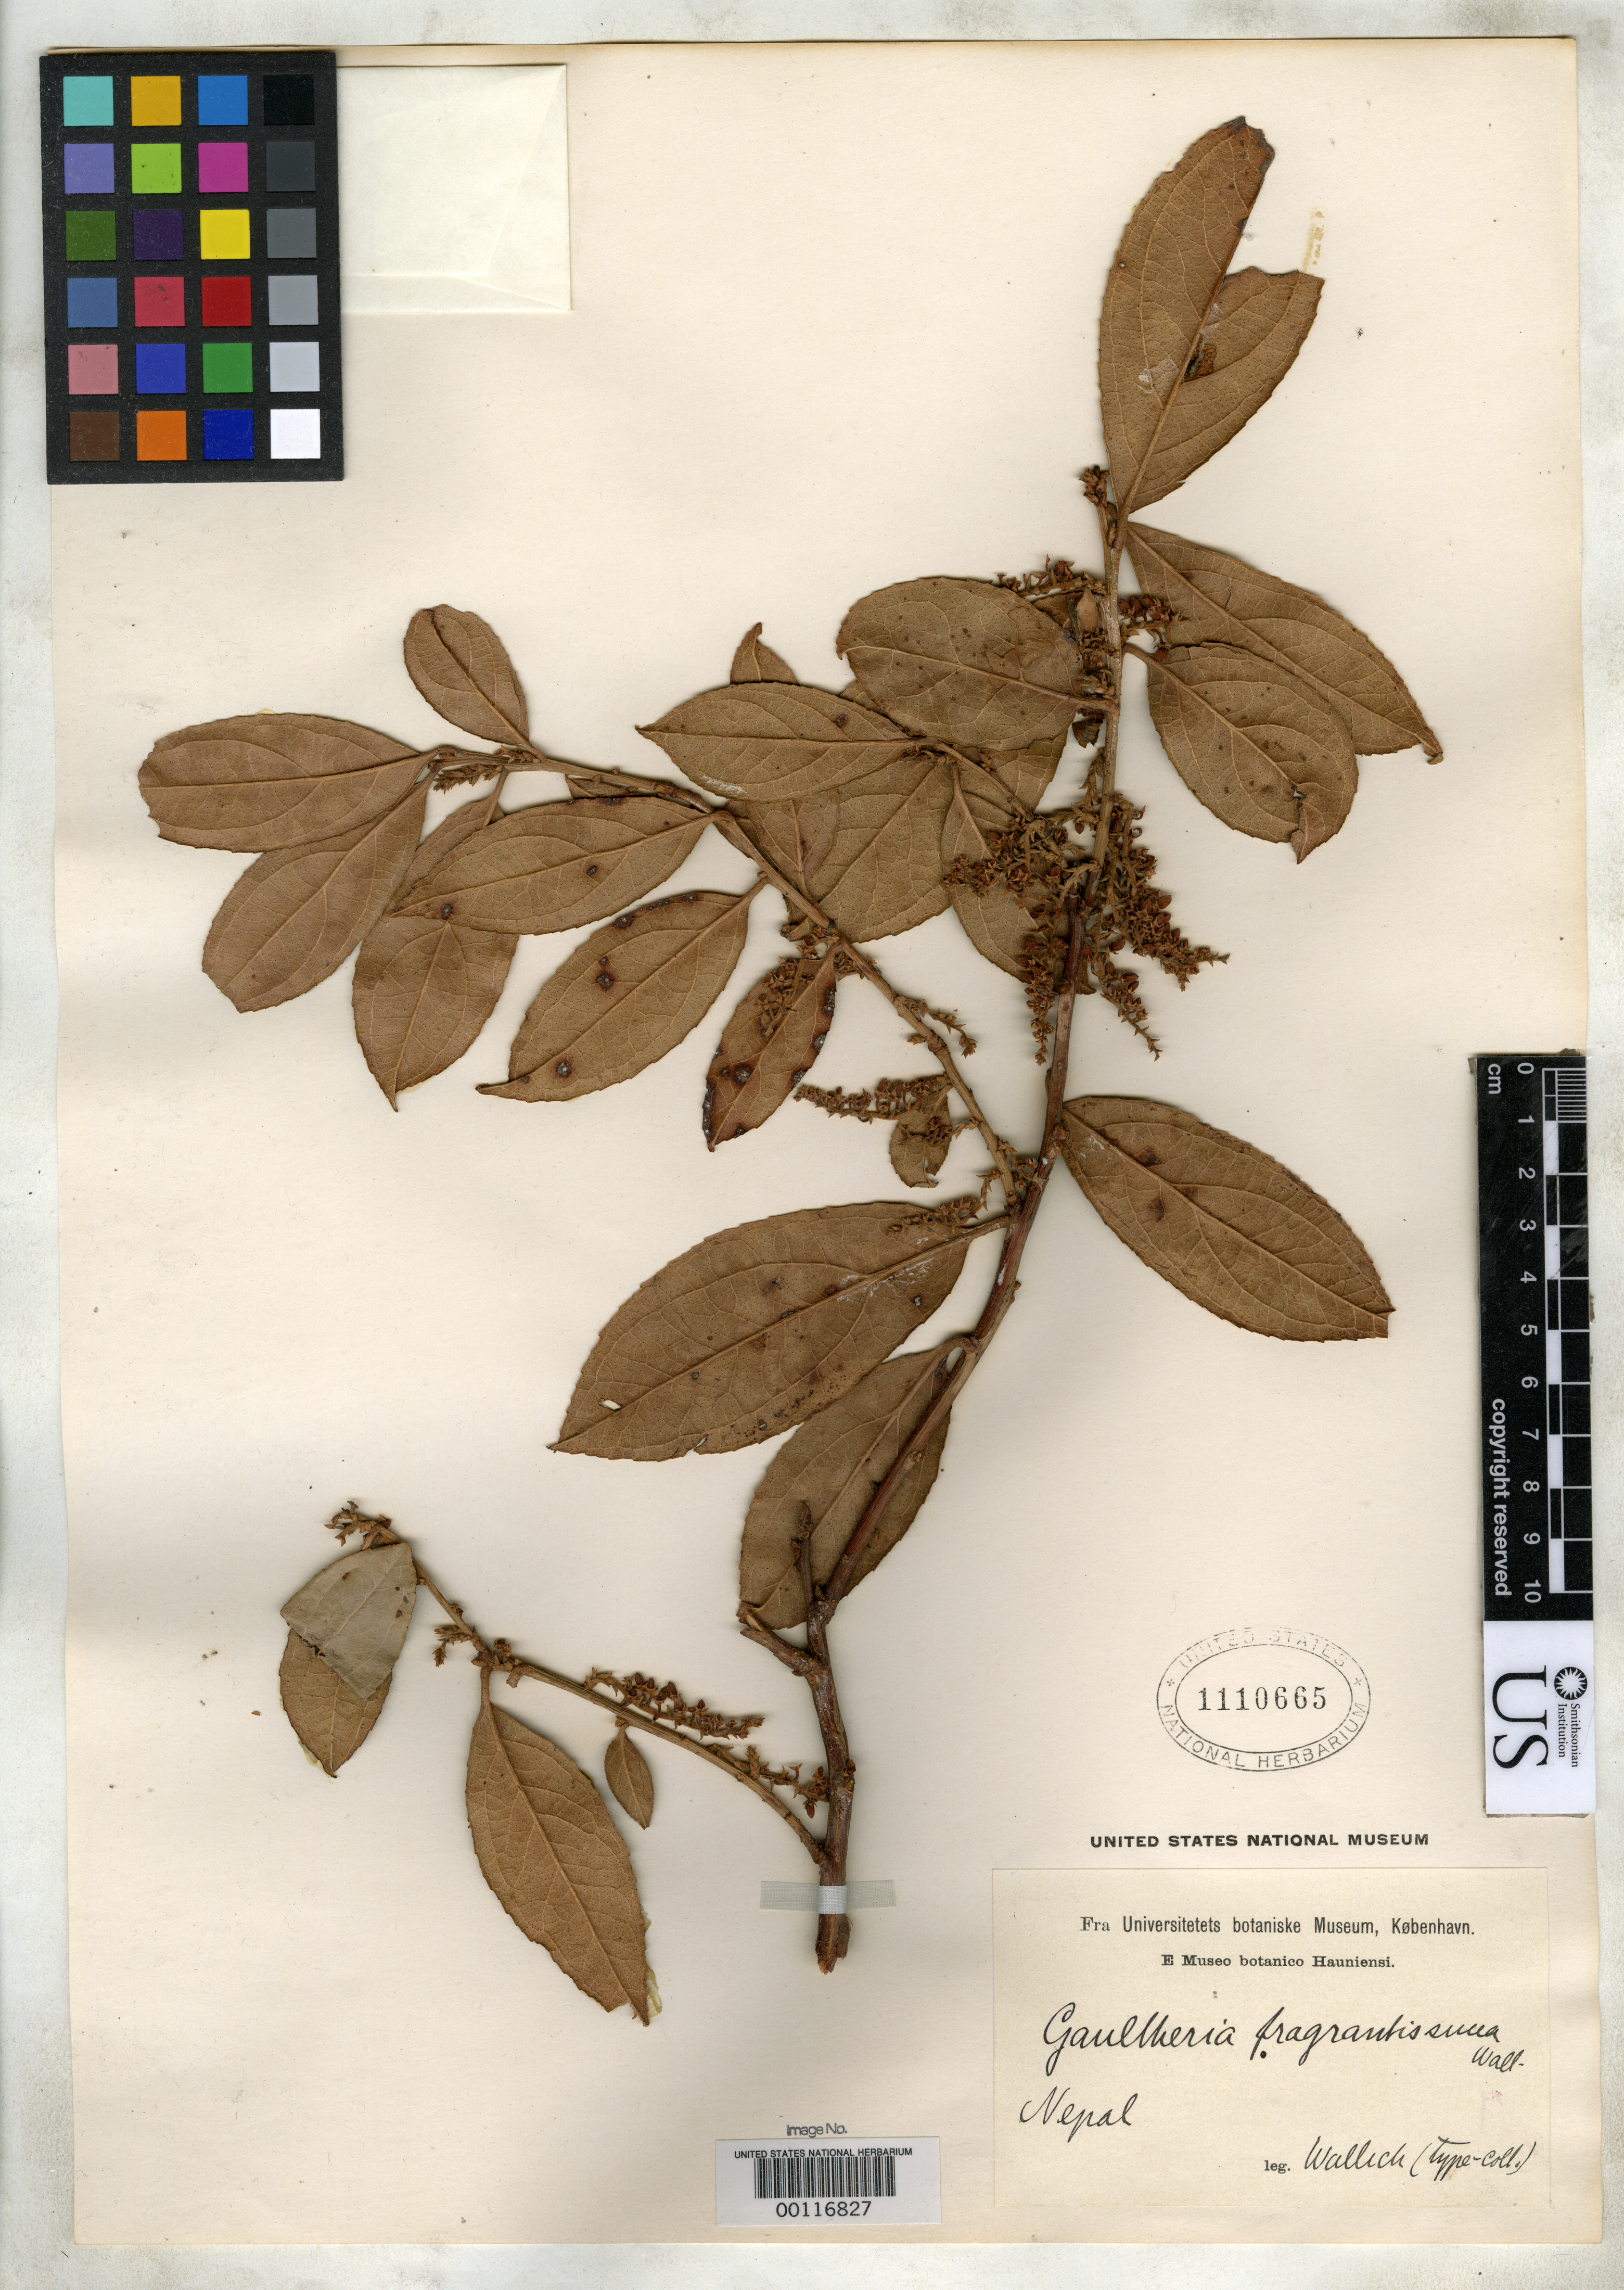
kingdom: Plantae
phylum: Tracheophyta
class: Magnoliopsida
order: Ericales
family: Ericaceae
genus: Gaultheria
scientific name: Gaultheria fragrantissima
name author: Wall.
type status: Type Collection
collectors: N. Wallich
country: India / Nepal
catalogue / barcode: US 1110665